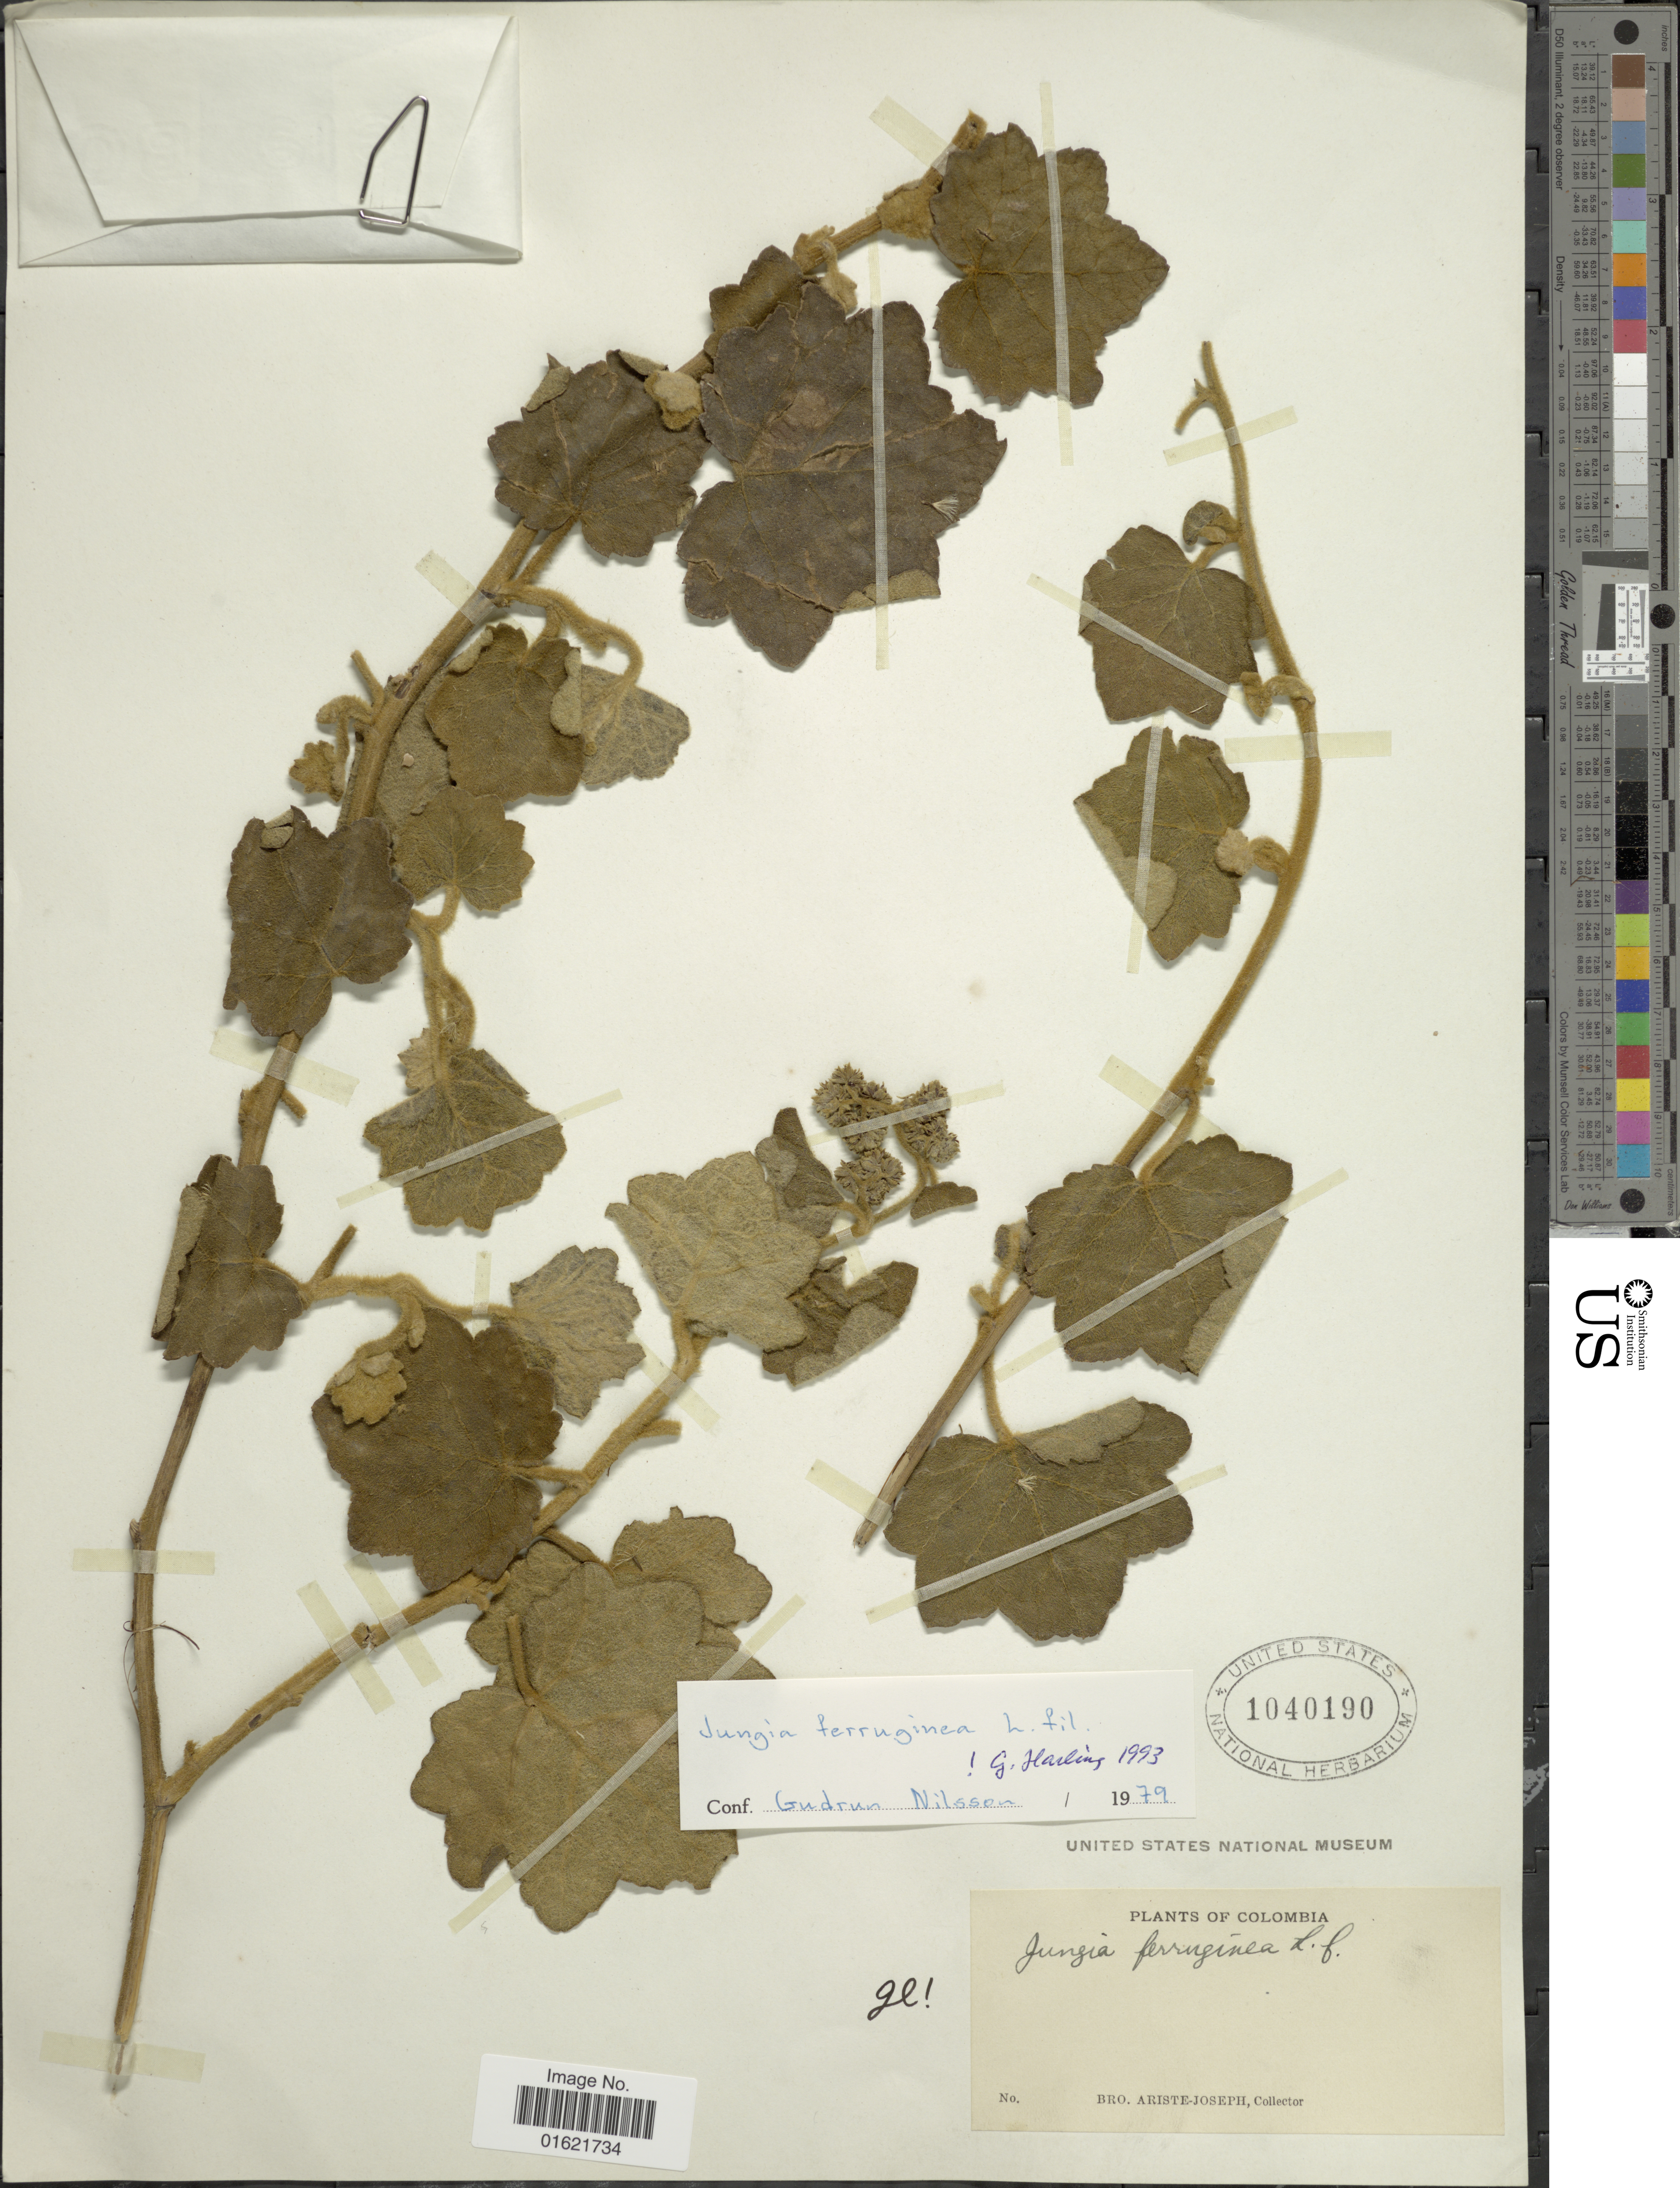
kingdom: Plantae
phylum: Tracheophyta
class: Magnoliopsida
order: Asterales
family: Asteraceae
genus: Jungia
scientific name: Jungia ferruginea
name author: L. f.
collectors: Bro. Ariste-Joseph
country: Colombia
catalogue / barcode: US 1040190